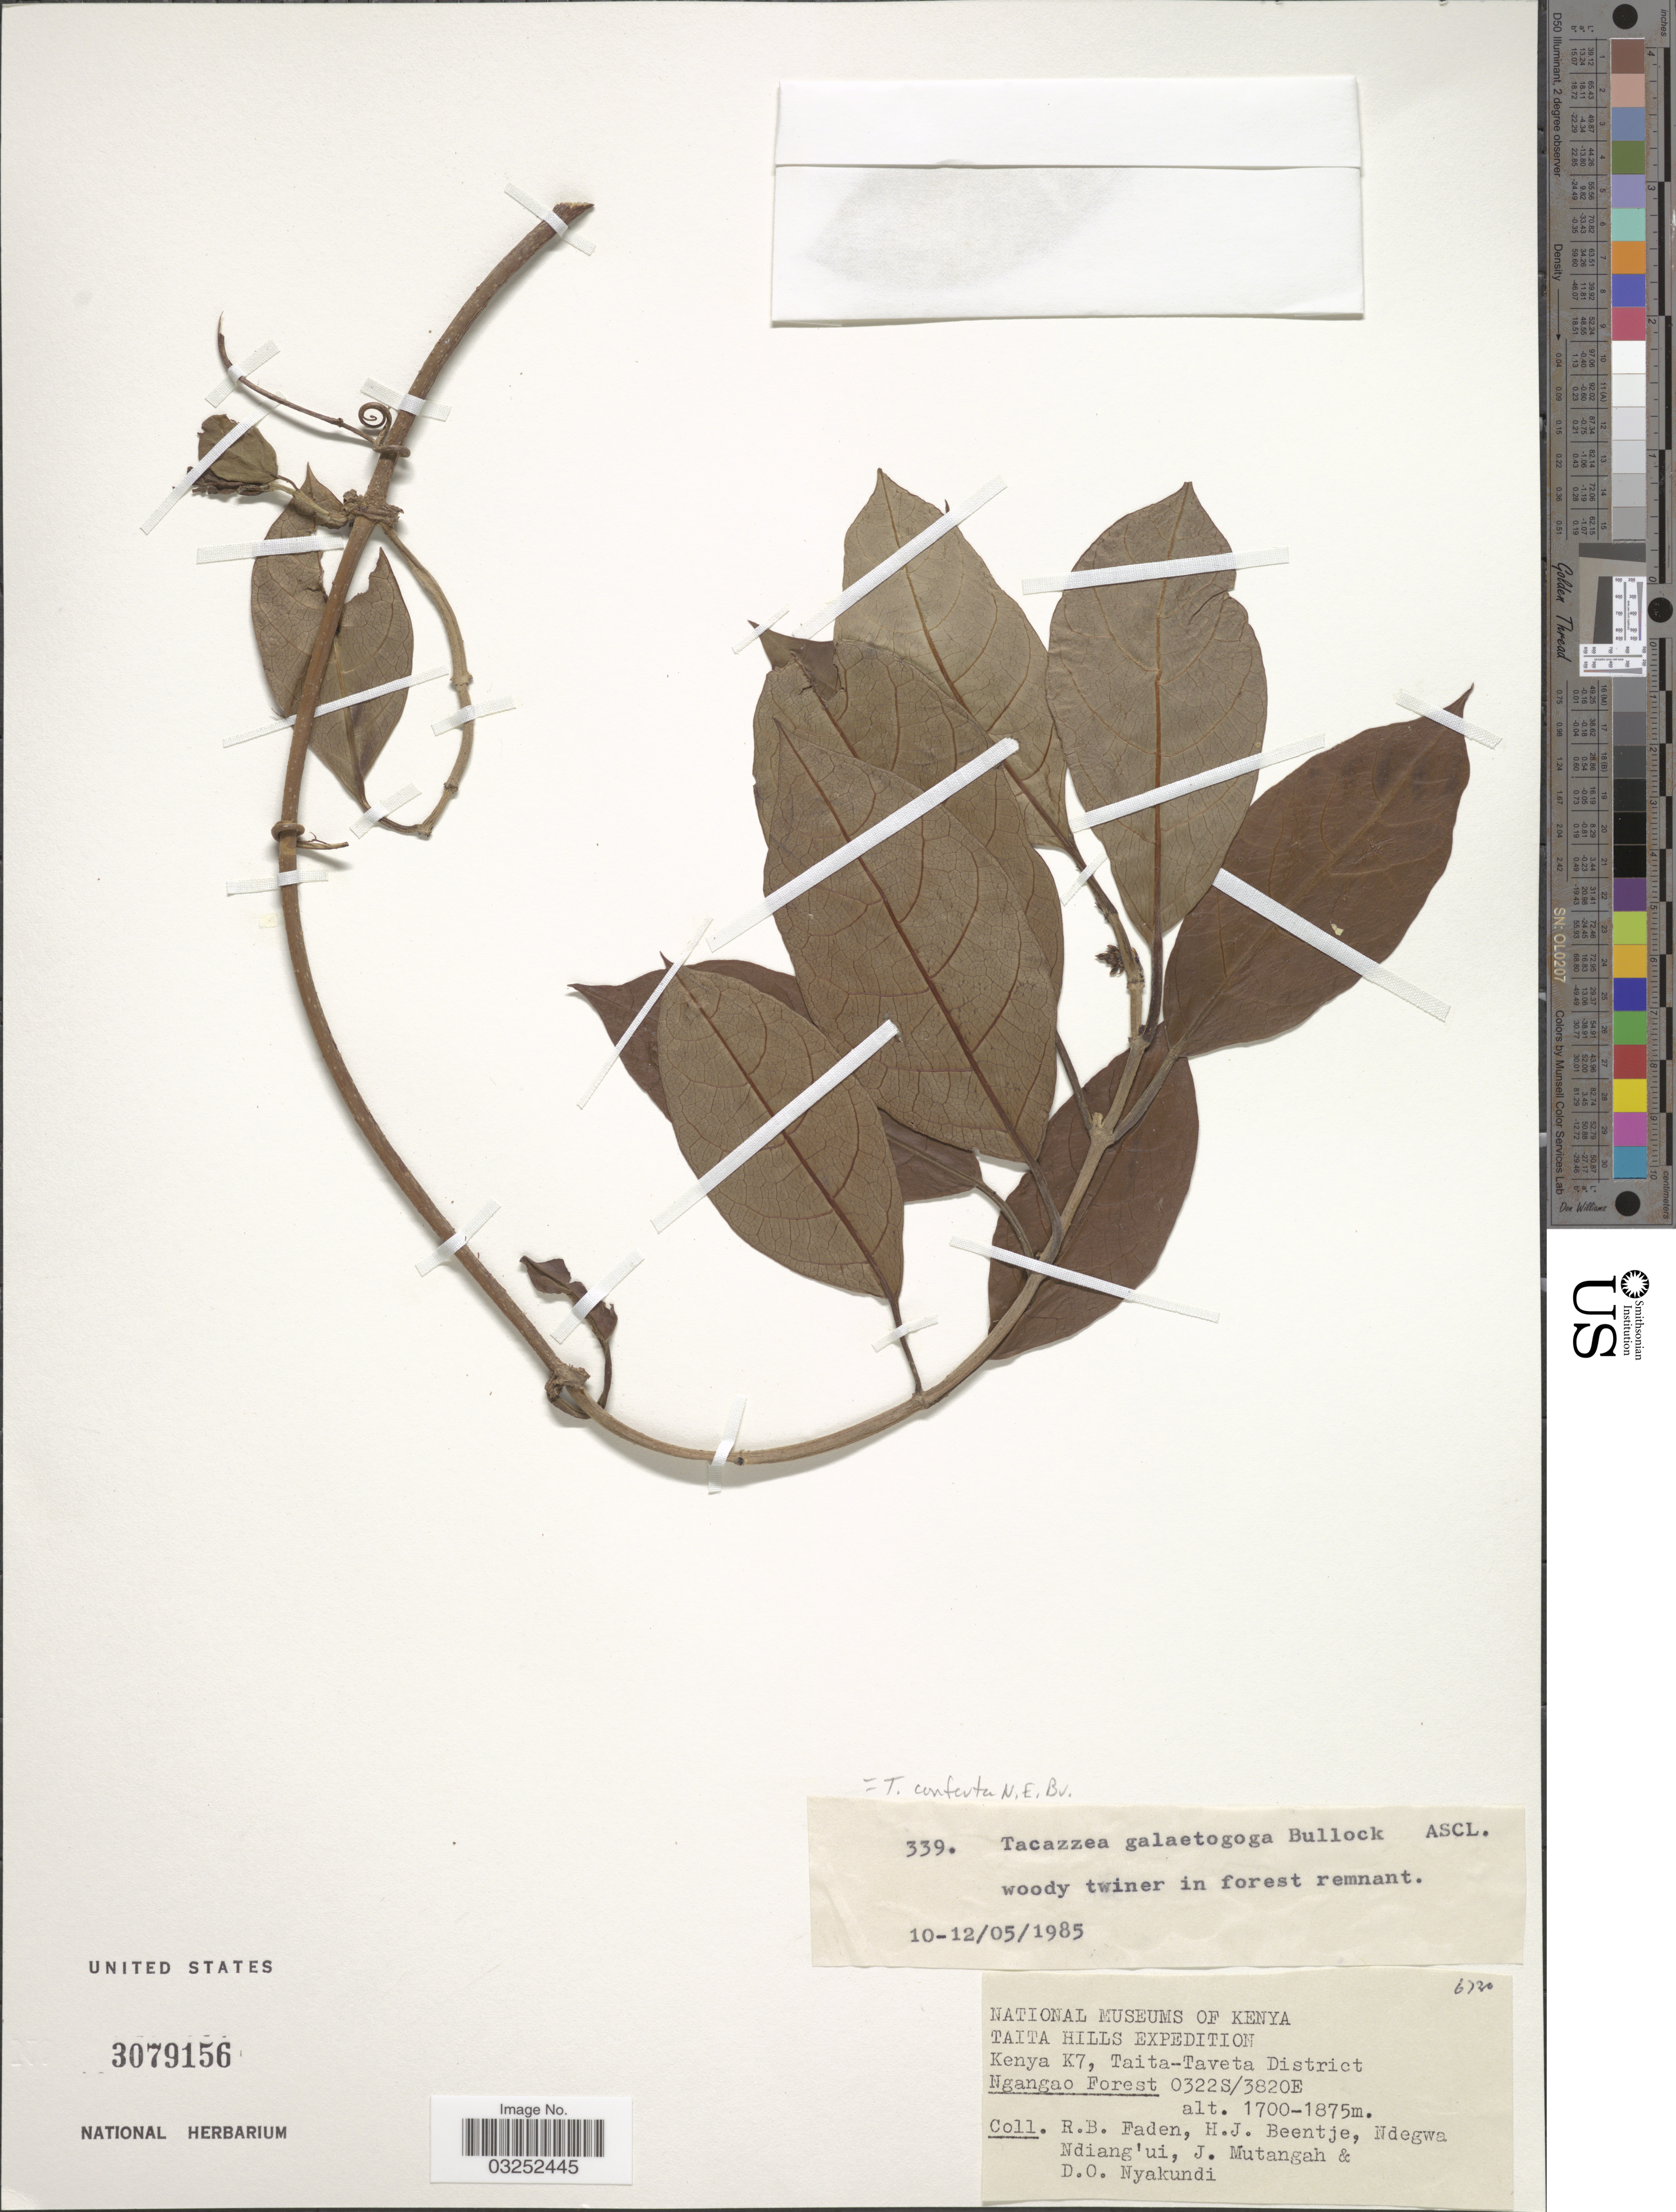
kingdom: Plantae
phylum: Tracheophyta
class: Magnoliopsida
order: Gentianales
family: Apocynaceae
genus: Tacazzea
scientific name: Tacazzea conferta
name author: N.E. Br.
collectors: R. B. Faden, H. J. Beentje, Ndegwa Ndiang'ui, J. Mutangah & D. Nyakundi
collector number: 6720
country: Kenya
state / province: Taita Taveta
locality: Taita Hills. Kenya K7, Taita-Taveta District. Ngangao Forest.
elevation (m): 1700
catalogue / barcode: US 3079156